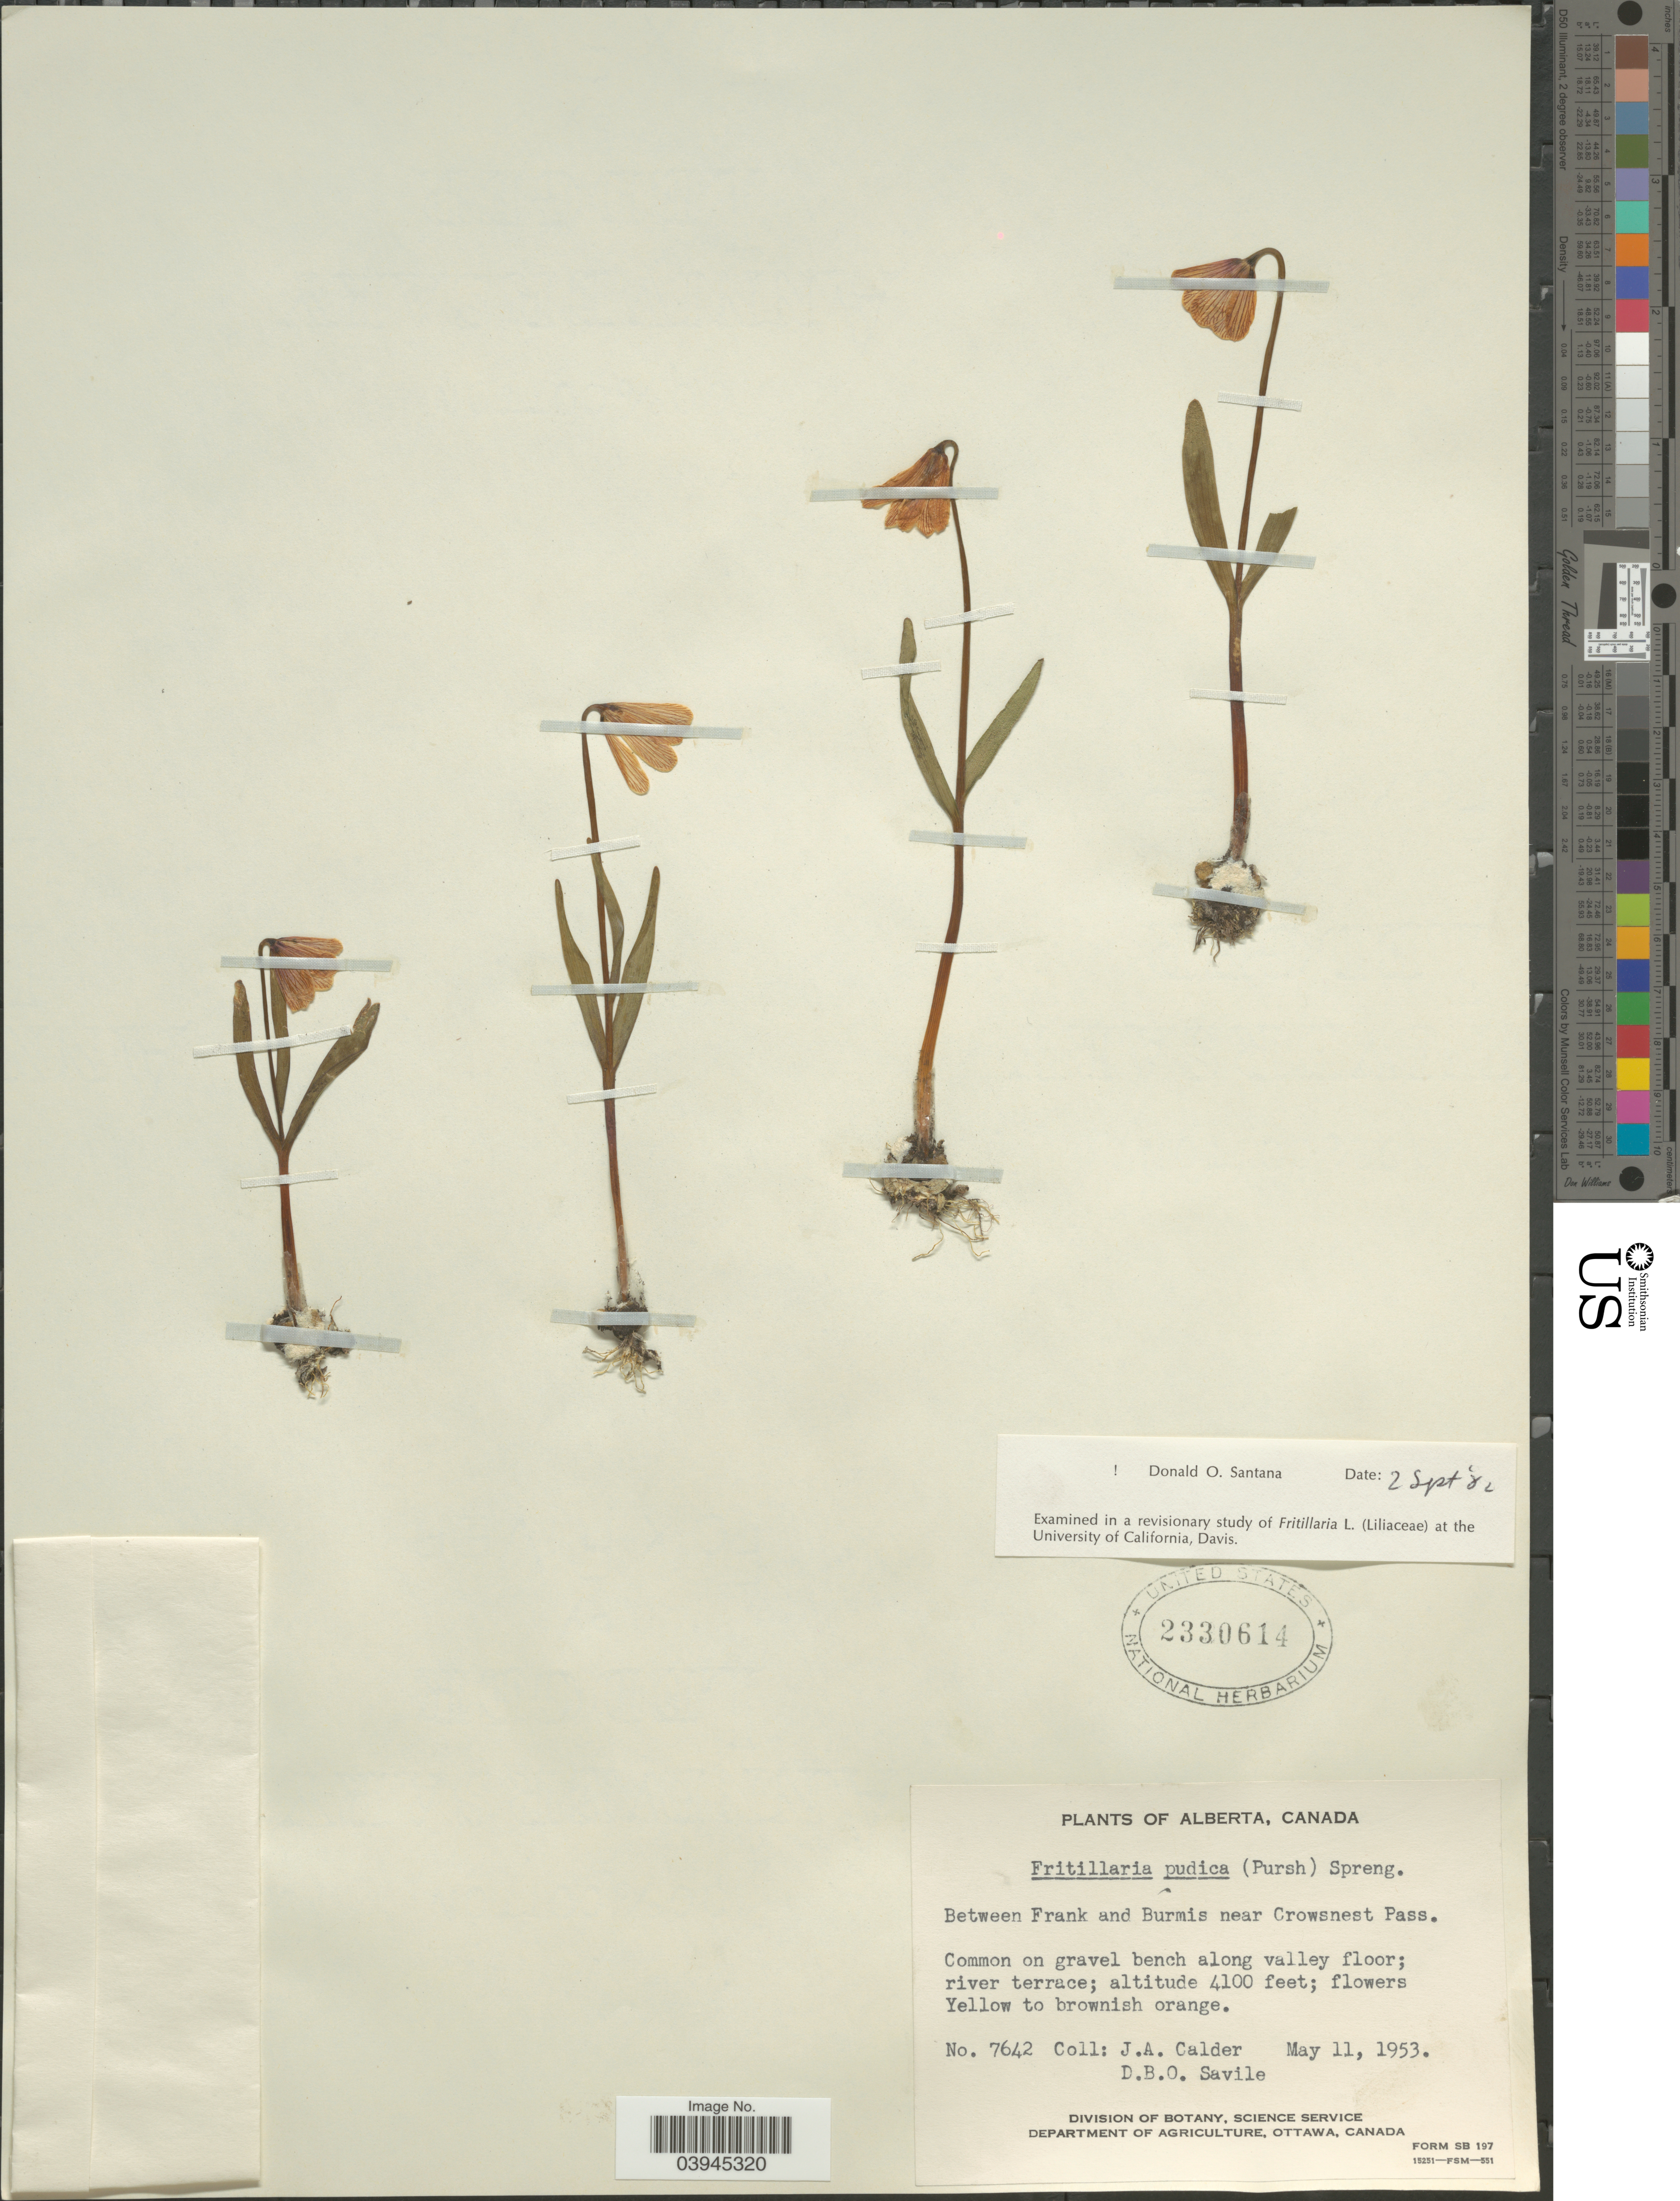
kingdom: Plantae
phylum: Tracheophyta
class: Liliopsida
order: Liliales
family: Liliaceae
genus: Fritillaria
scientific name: Fritillaria pudica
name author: (Pursh) Spreng.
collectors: J. A. Calder & D. Savile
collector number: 7642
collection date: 1953-05-11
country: Canada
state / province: Alberta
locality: Between Frank and Burmis near Crowsnest Pass.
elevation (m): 1250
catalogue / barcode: US 2330614